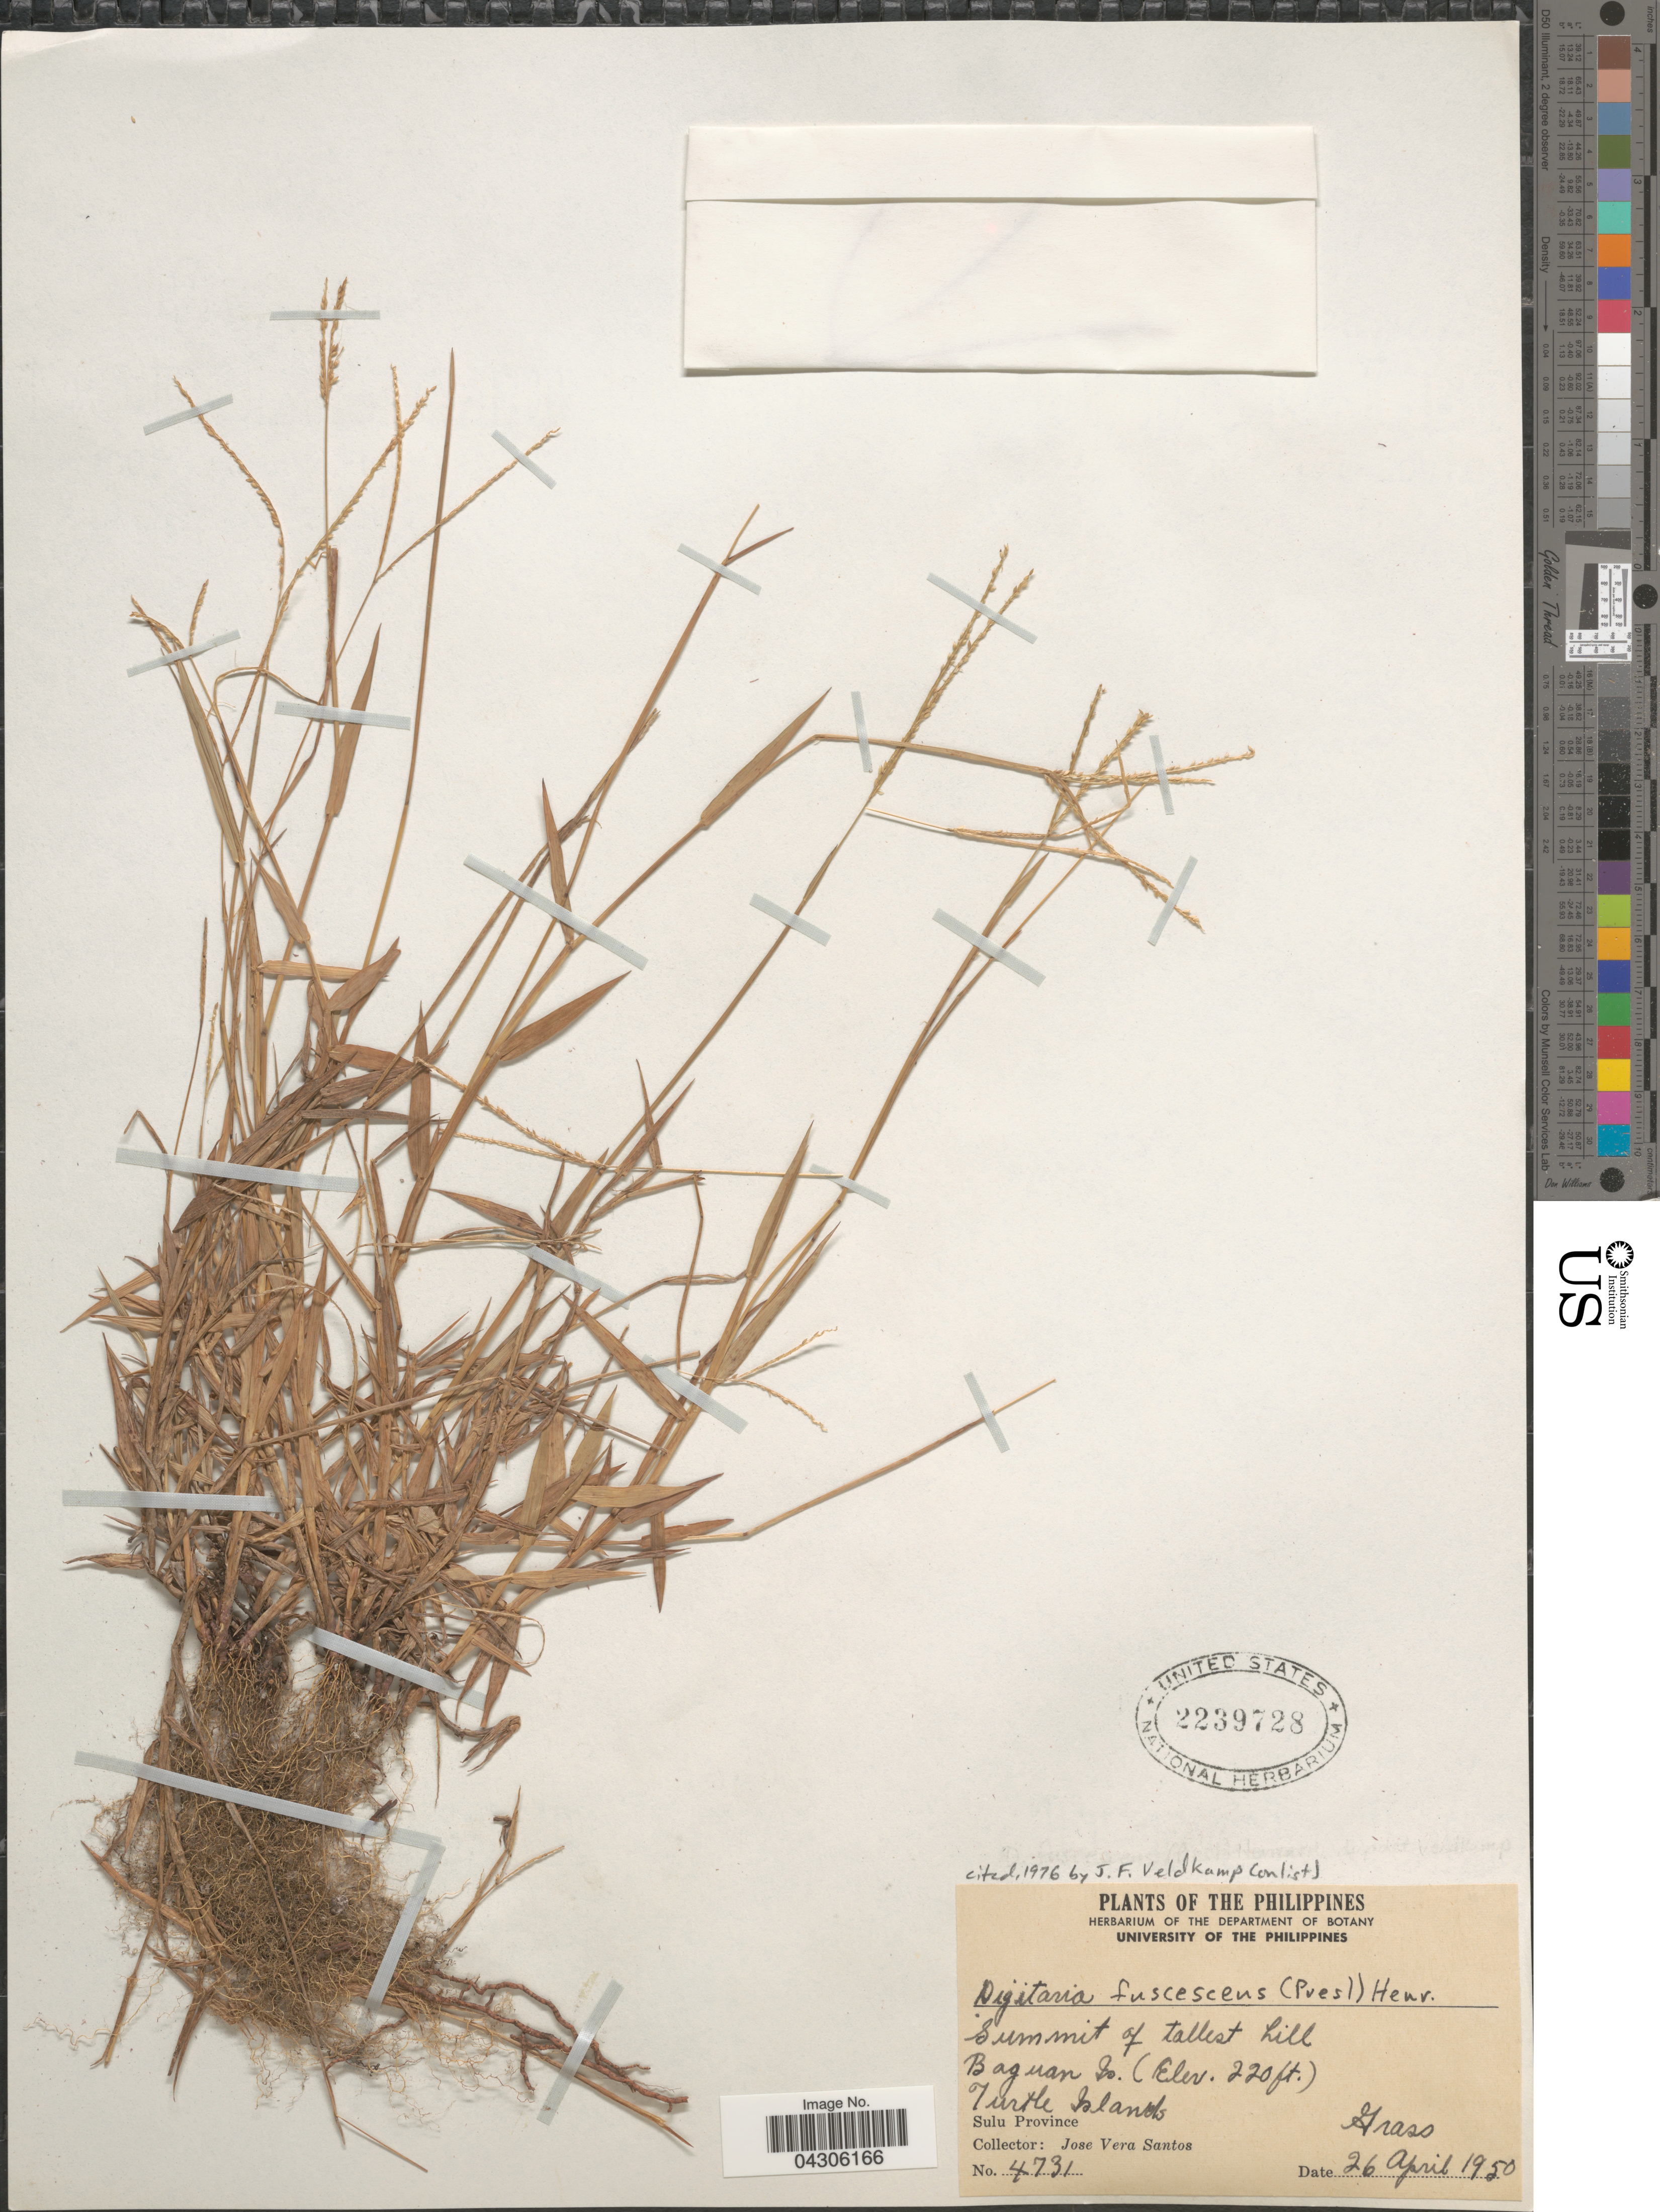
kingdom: Plantae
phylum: Tracheophyta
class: Liliopsida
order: Poales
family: Poaceae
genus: Digitaria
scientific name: Digitaria fuscescens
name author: (J. Presl) Henr.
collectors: J. Vera Santos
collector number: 4731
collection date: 1950-04-26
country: Philippines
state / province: Muslim Mindanao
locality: Summit of tallest hill. Baguan Is. Turtle Islands. Sulu Province.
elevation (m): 67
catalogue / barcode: US 2239728